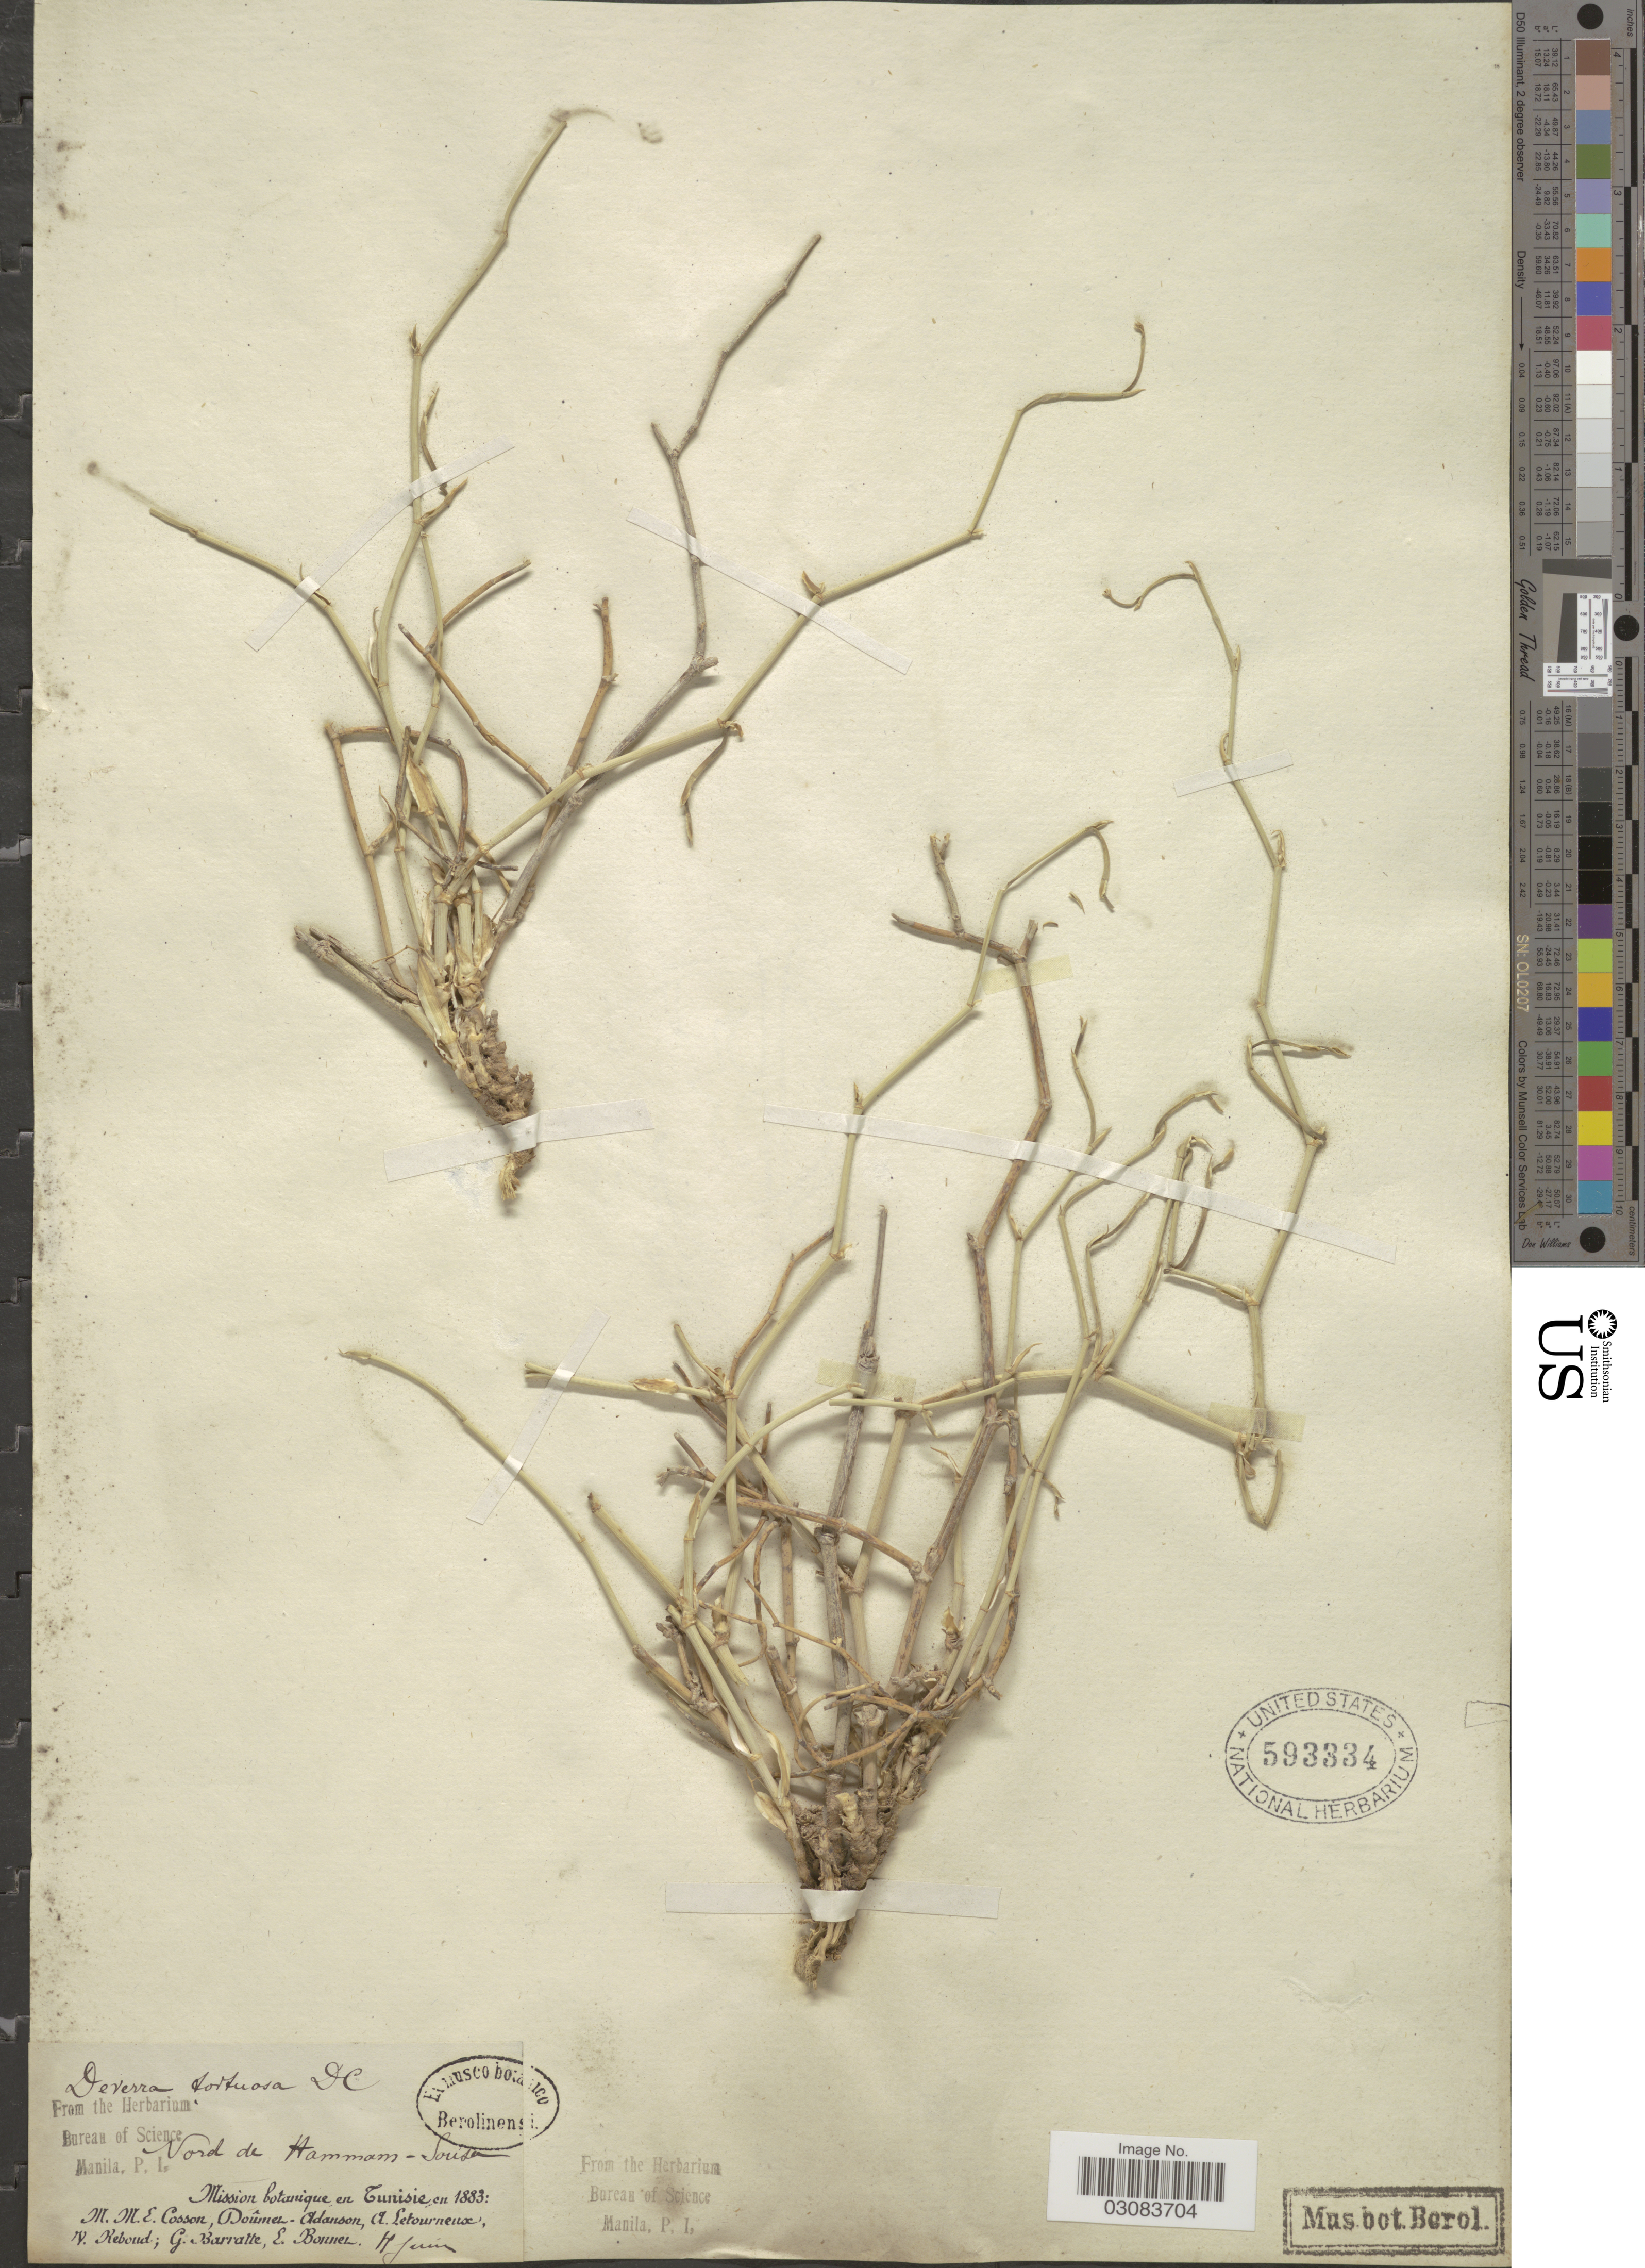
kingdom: Plantae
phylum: Tracheophyta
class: Magnoliopsida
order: Apiales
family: Apiaceae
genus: Deverra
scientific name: Deverra tortuosa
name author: (Desf.) DC.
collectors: M. Cosson, -. Doumel-Adanson, A. Letourneux, V. Reboud & et al.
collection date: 1883-06-11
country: Tunisia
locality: Nord de Hamman - Sousse. Tunisie.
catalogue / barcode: US 593334